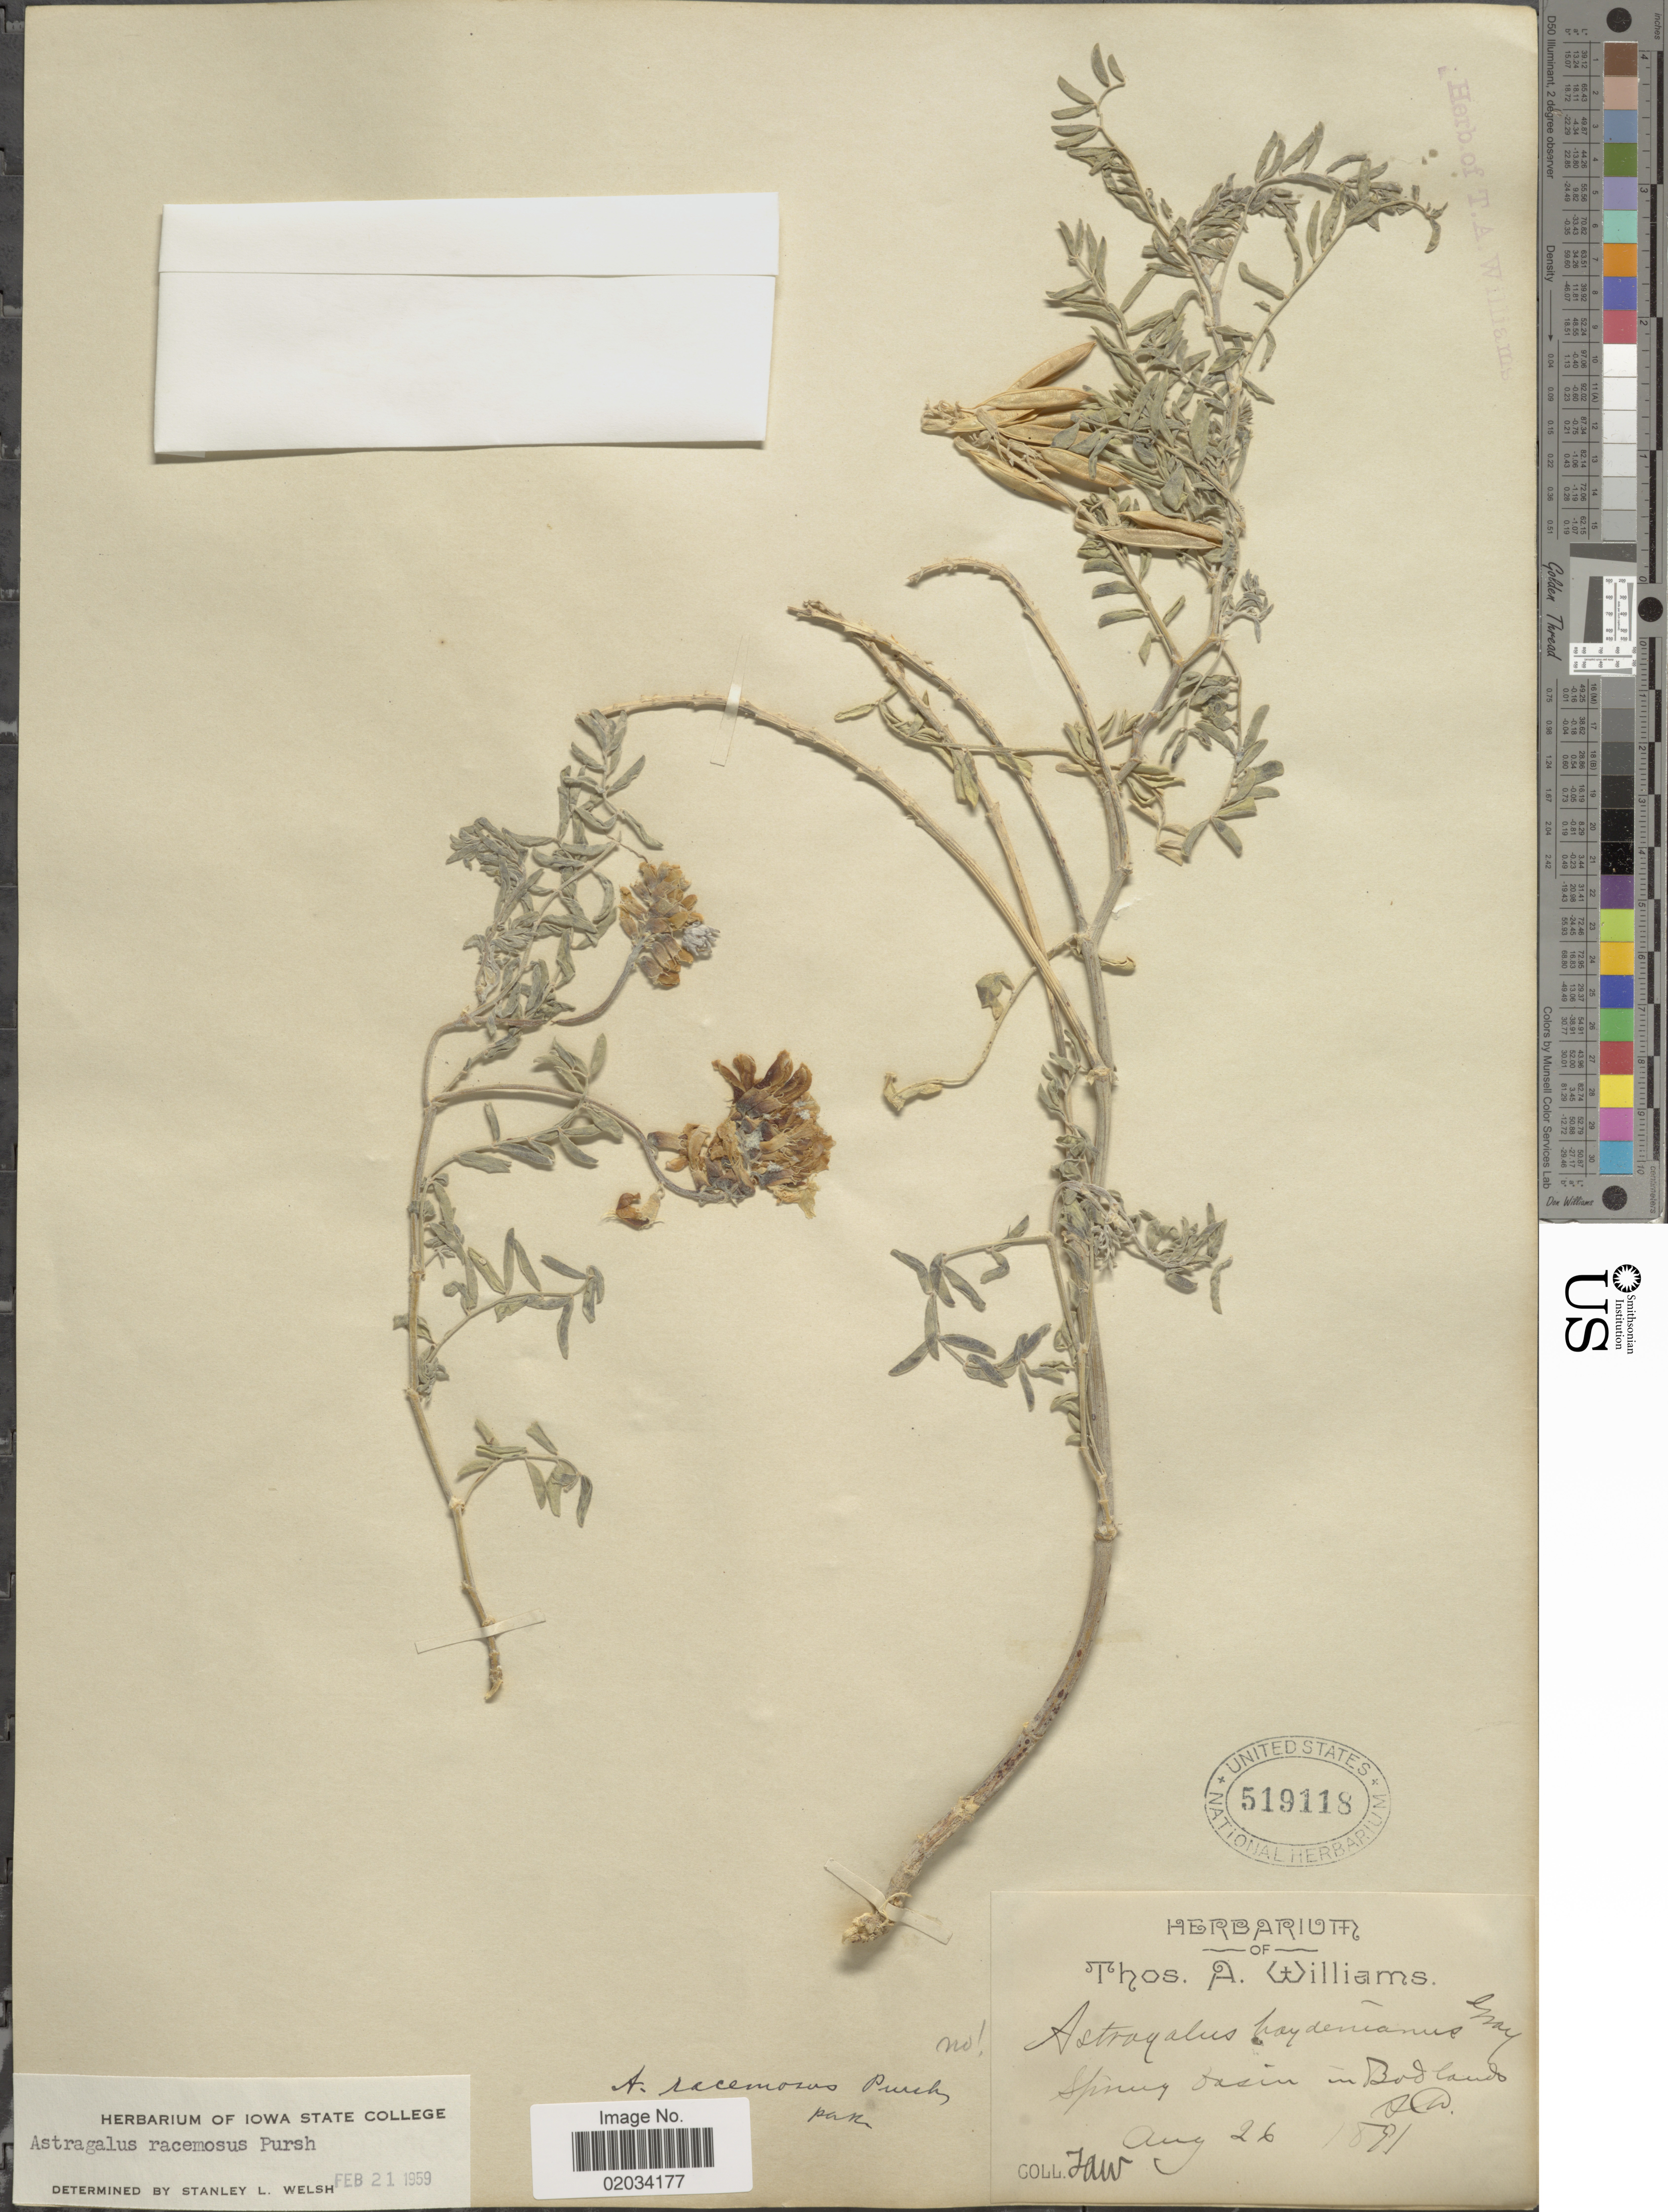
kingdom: Plantae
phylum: Tracheophyta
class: Magnoliopsida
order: Fabales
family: Fabaceae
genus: Astragalus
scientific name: Astragalus racemosus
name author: Pursh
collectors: T. A. Williams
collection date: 1891-08-26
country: United States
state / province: South Dakota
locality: Spring basin in Badlands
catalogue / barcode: US 519118